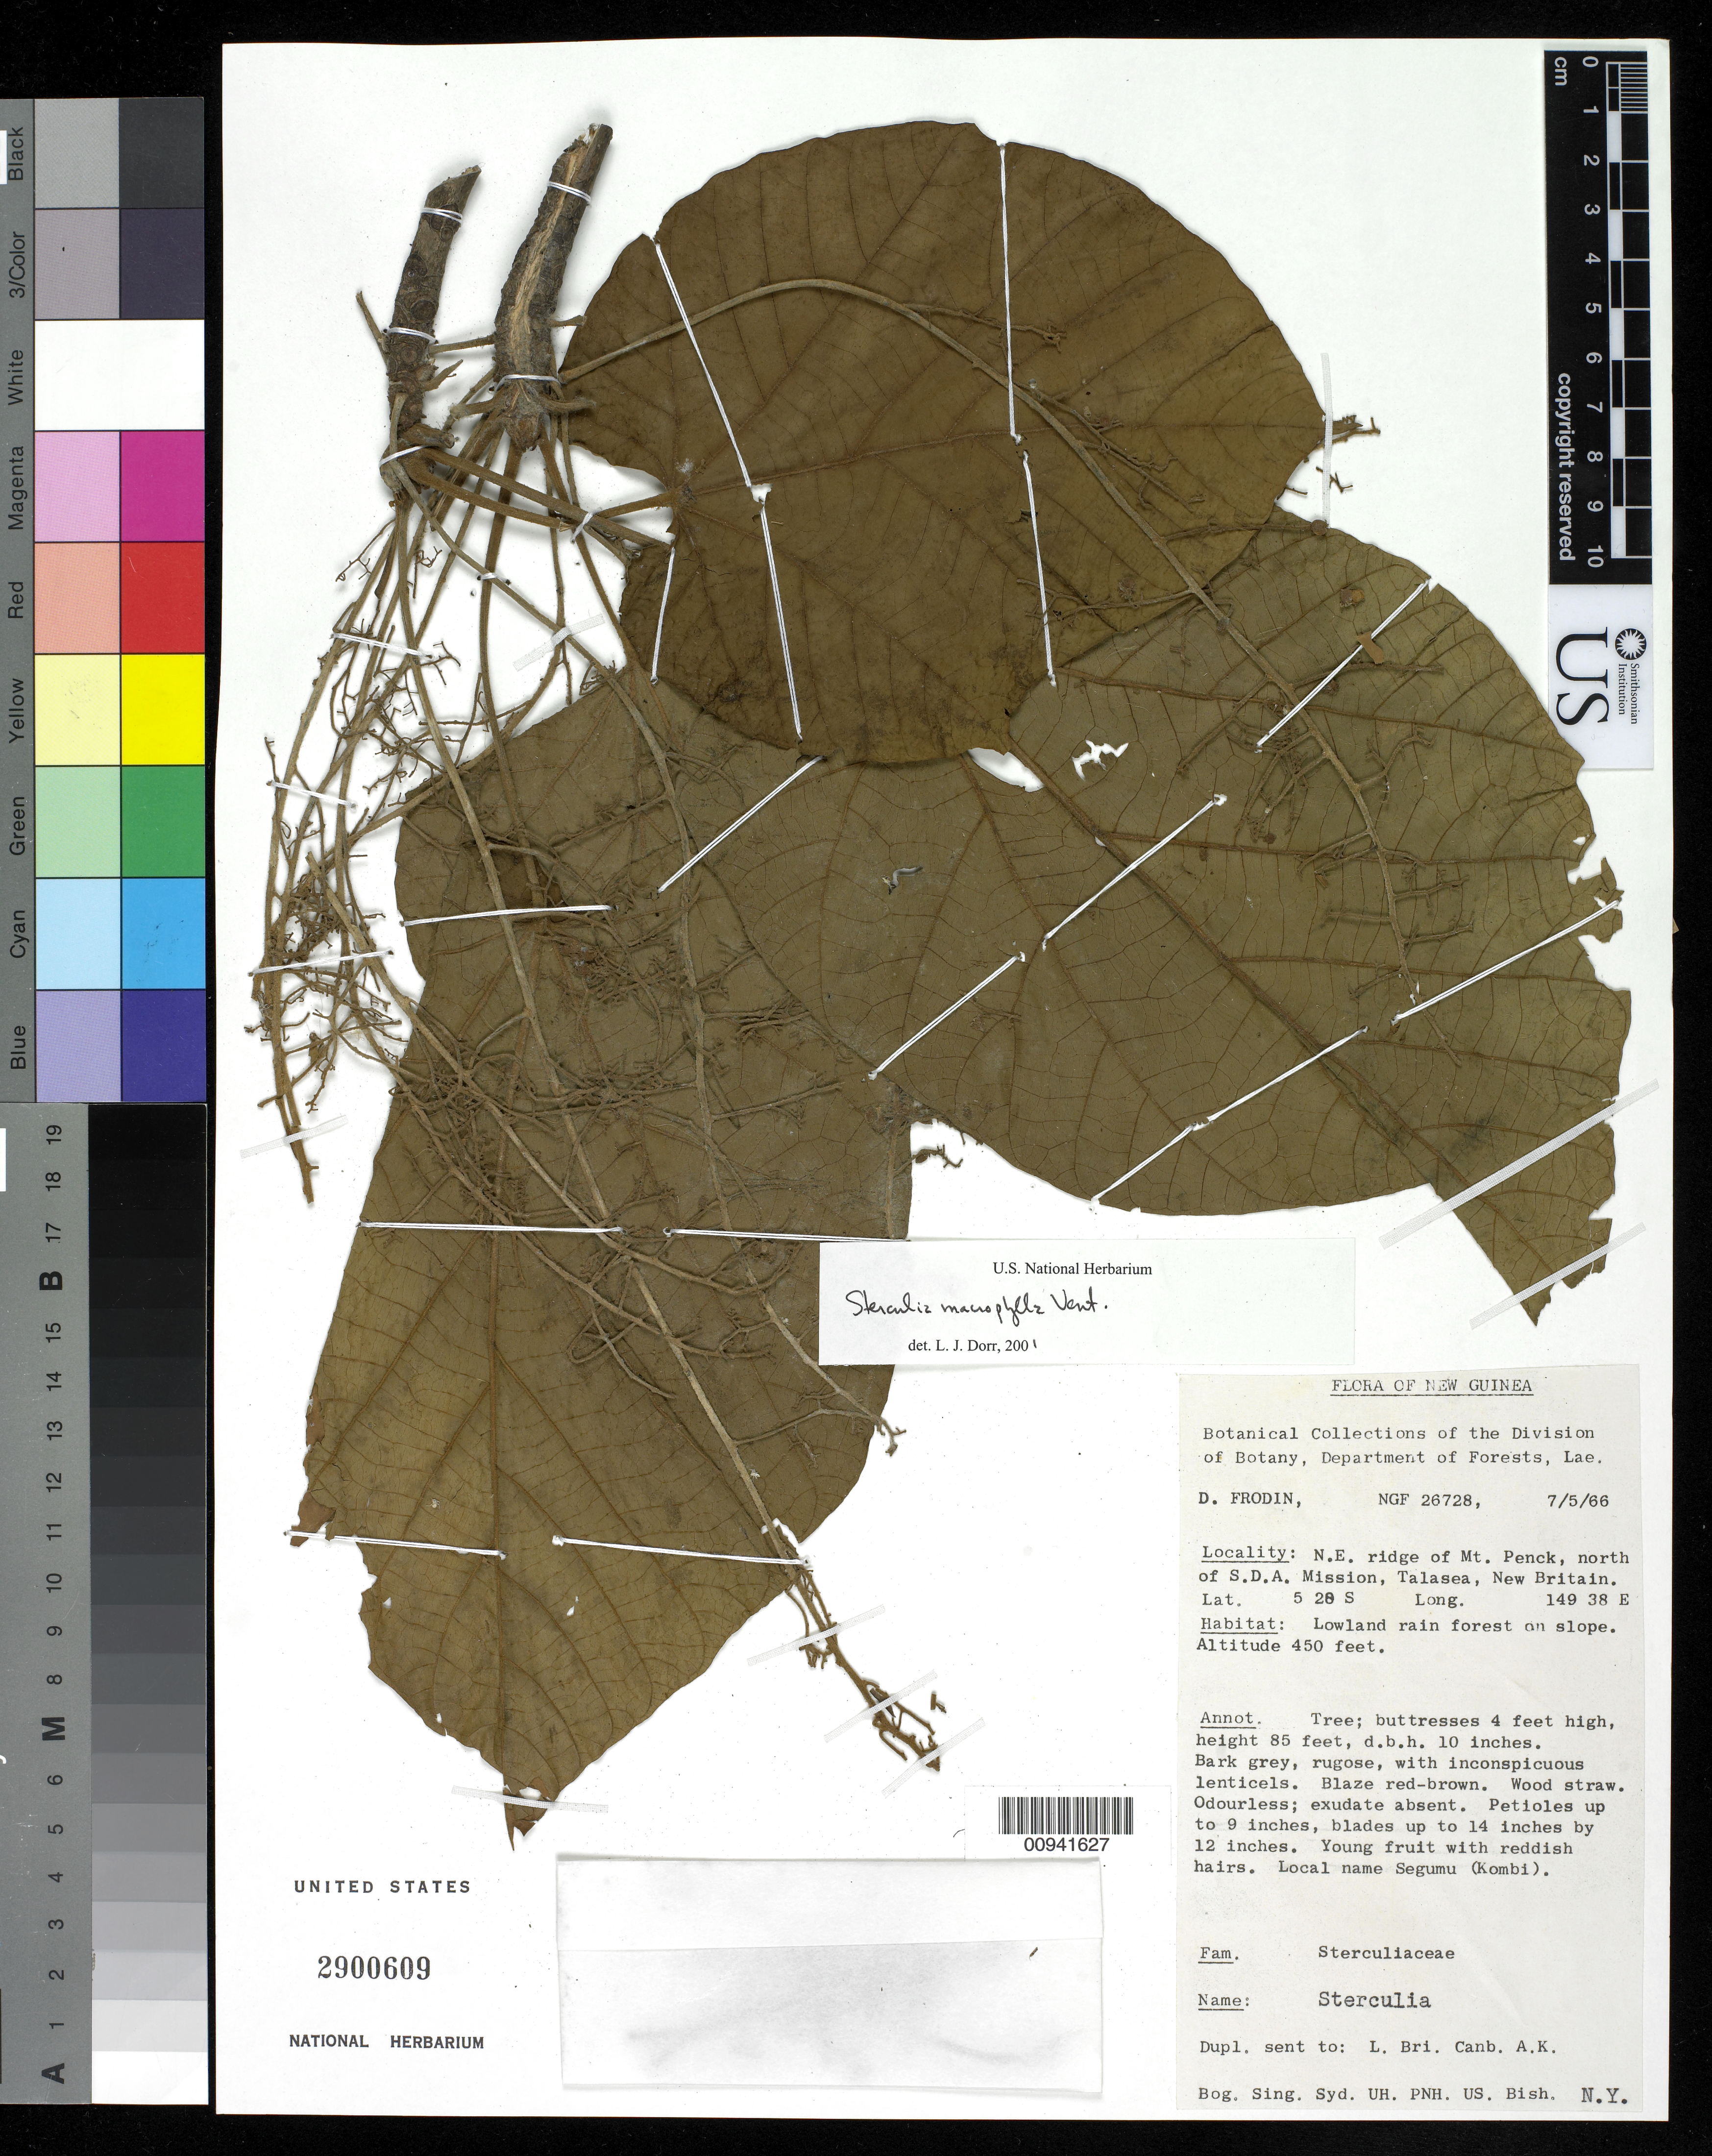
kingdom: Plantae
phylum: Tracheophyta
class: Magnoliopsida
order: Malvales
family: Malvaceae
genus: Sterculia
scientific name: Sterculia macrophylla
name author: Vent.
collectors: E. Henty & D. G. Frodin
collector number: NGF 26728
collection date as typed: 22 Mar 1966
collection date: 1966-03-22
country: Papua New Guinea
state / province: West New Britain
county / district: Wariai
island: New Britain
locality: Wariai subdist., near Benim Village, Upper Pulie River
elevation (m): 91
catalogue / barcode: US 2900609